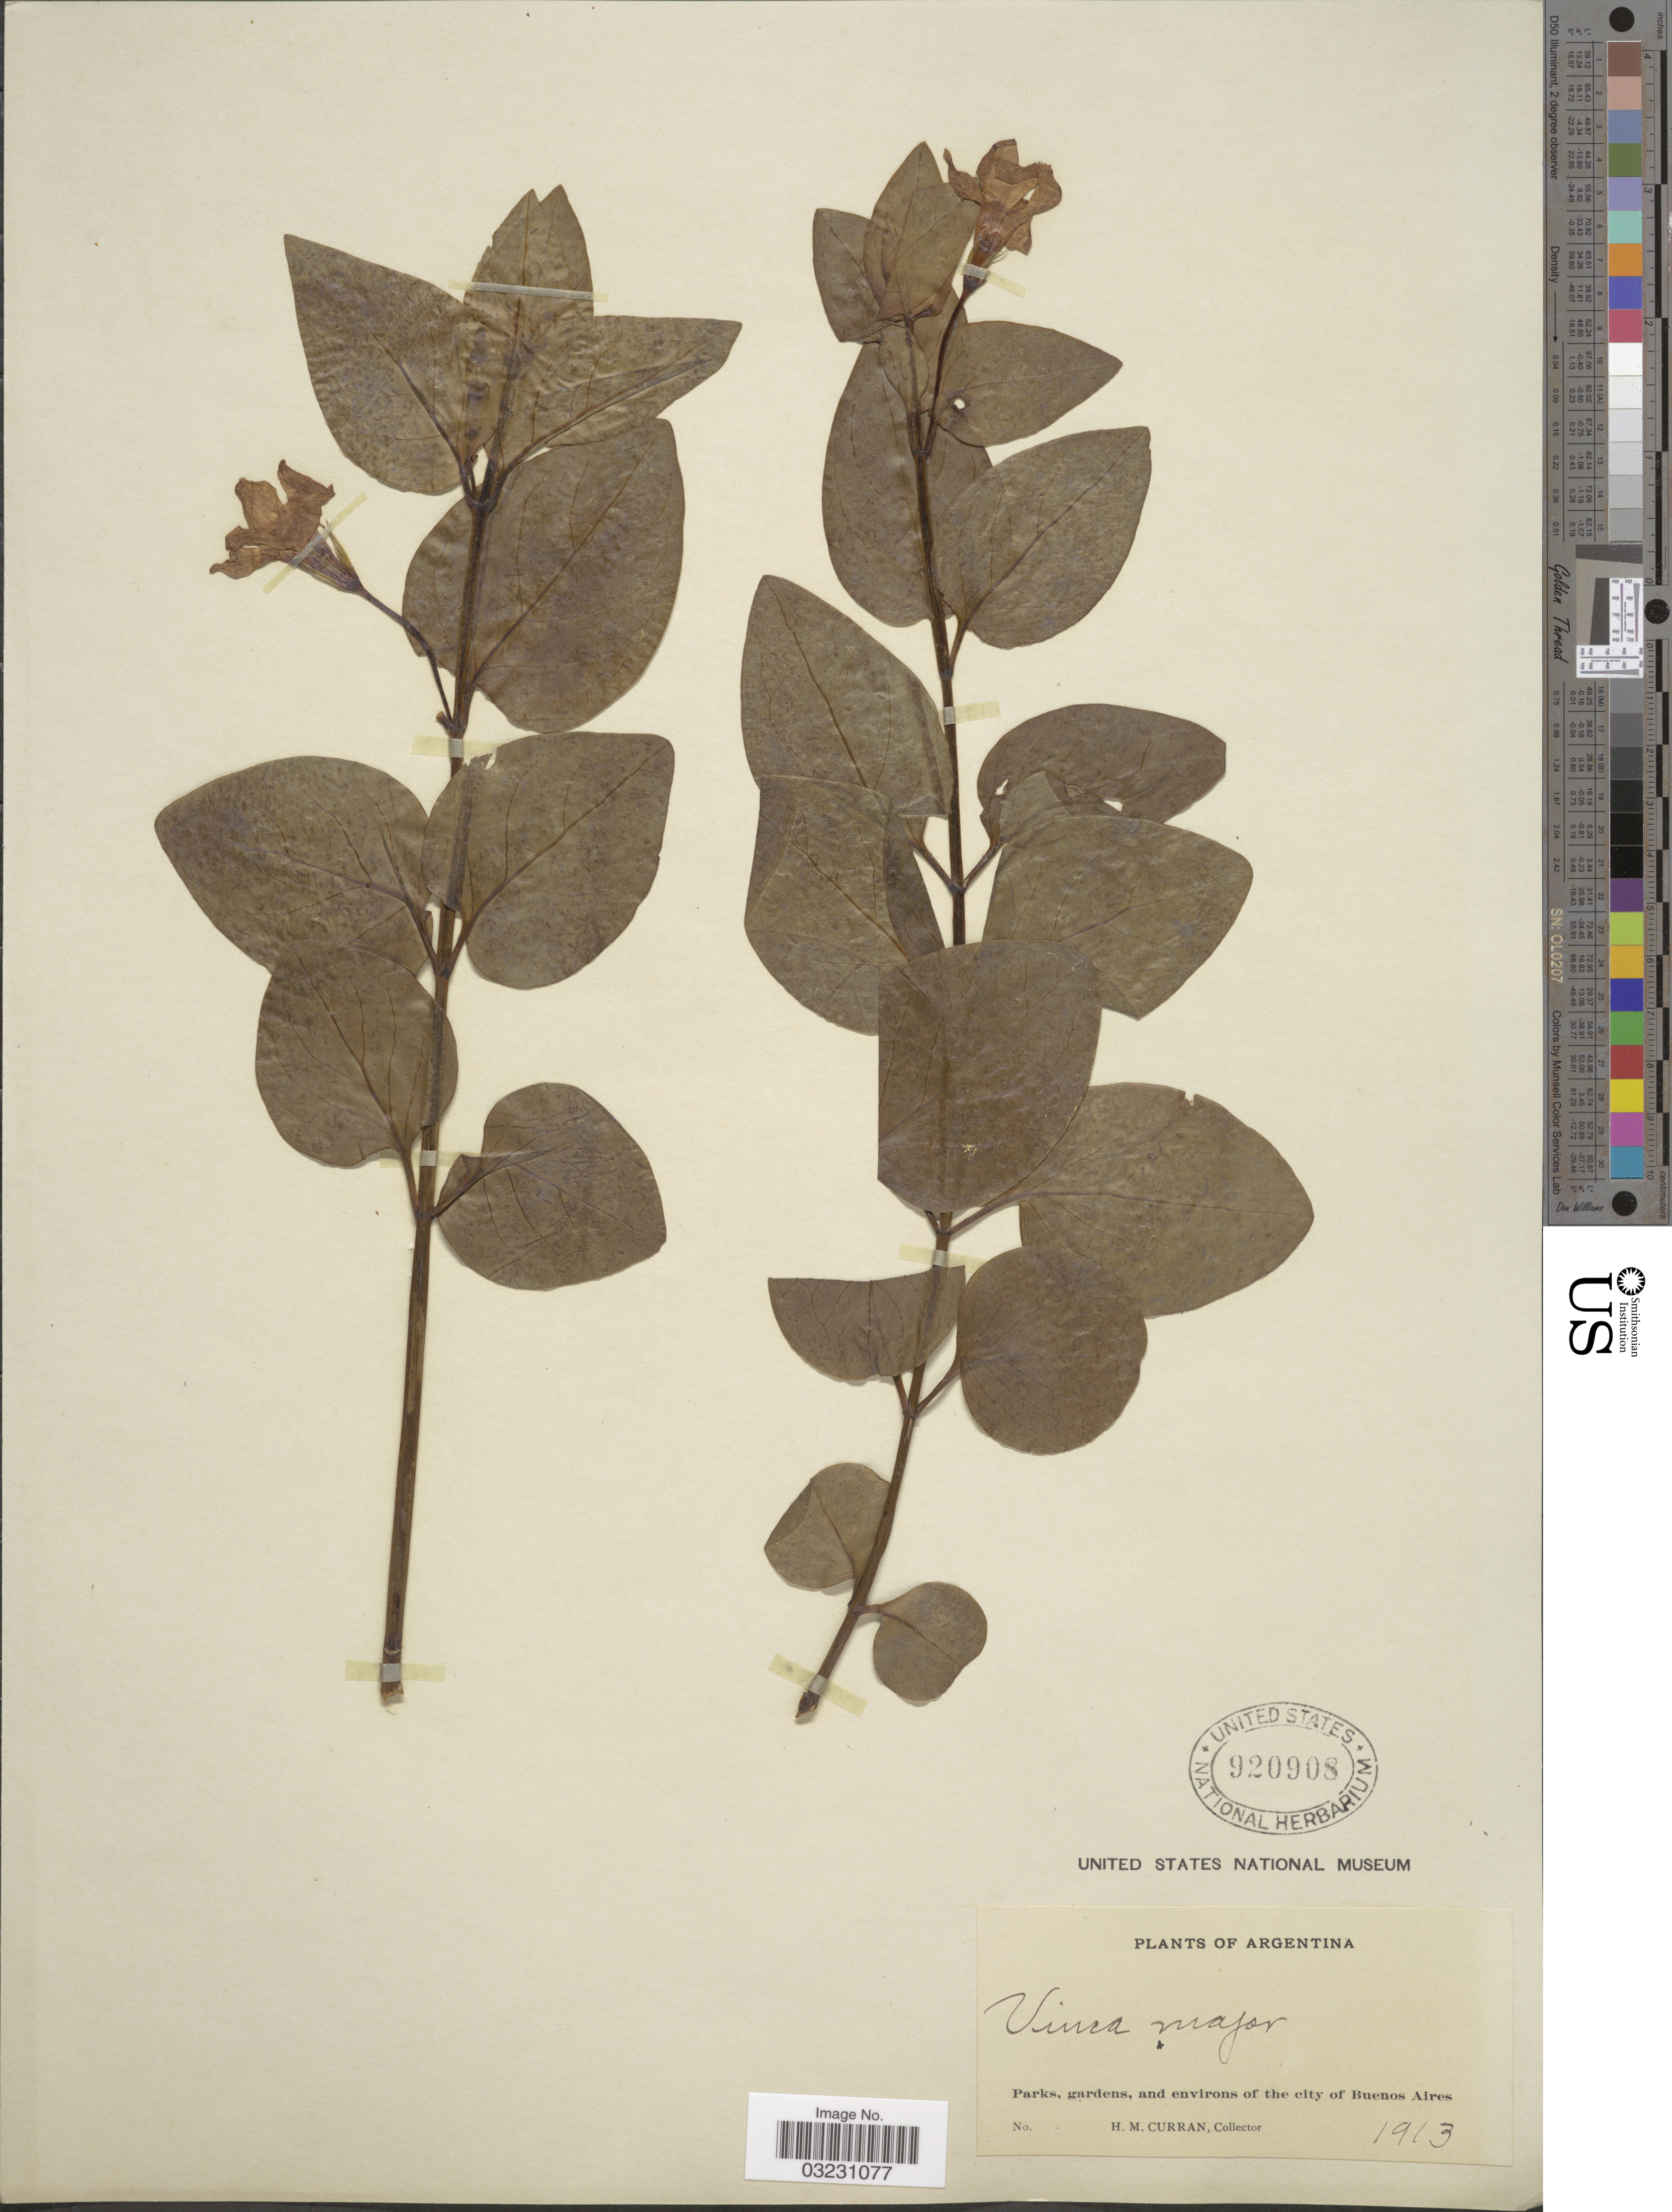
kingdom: Plantae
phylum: Tracheophyta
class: Magnoliopsida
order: Gentianales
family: Apocynaceae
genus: Vinca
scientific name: Vinca major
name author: L.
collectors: H. M. Curran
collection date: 1913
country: Argentina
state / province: Buenos Aires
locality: Parks, gardens, and environs of the city of Buenos Aires.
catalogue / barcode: US 920908